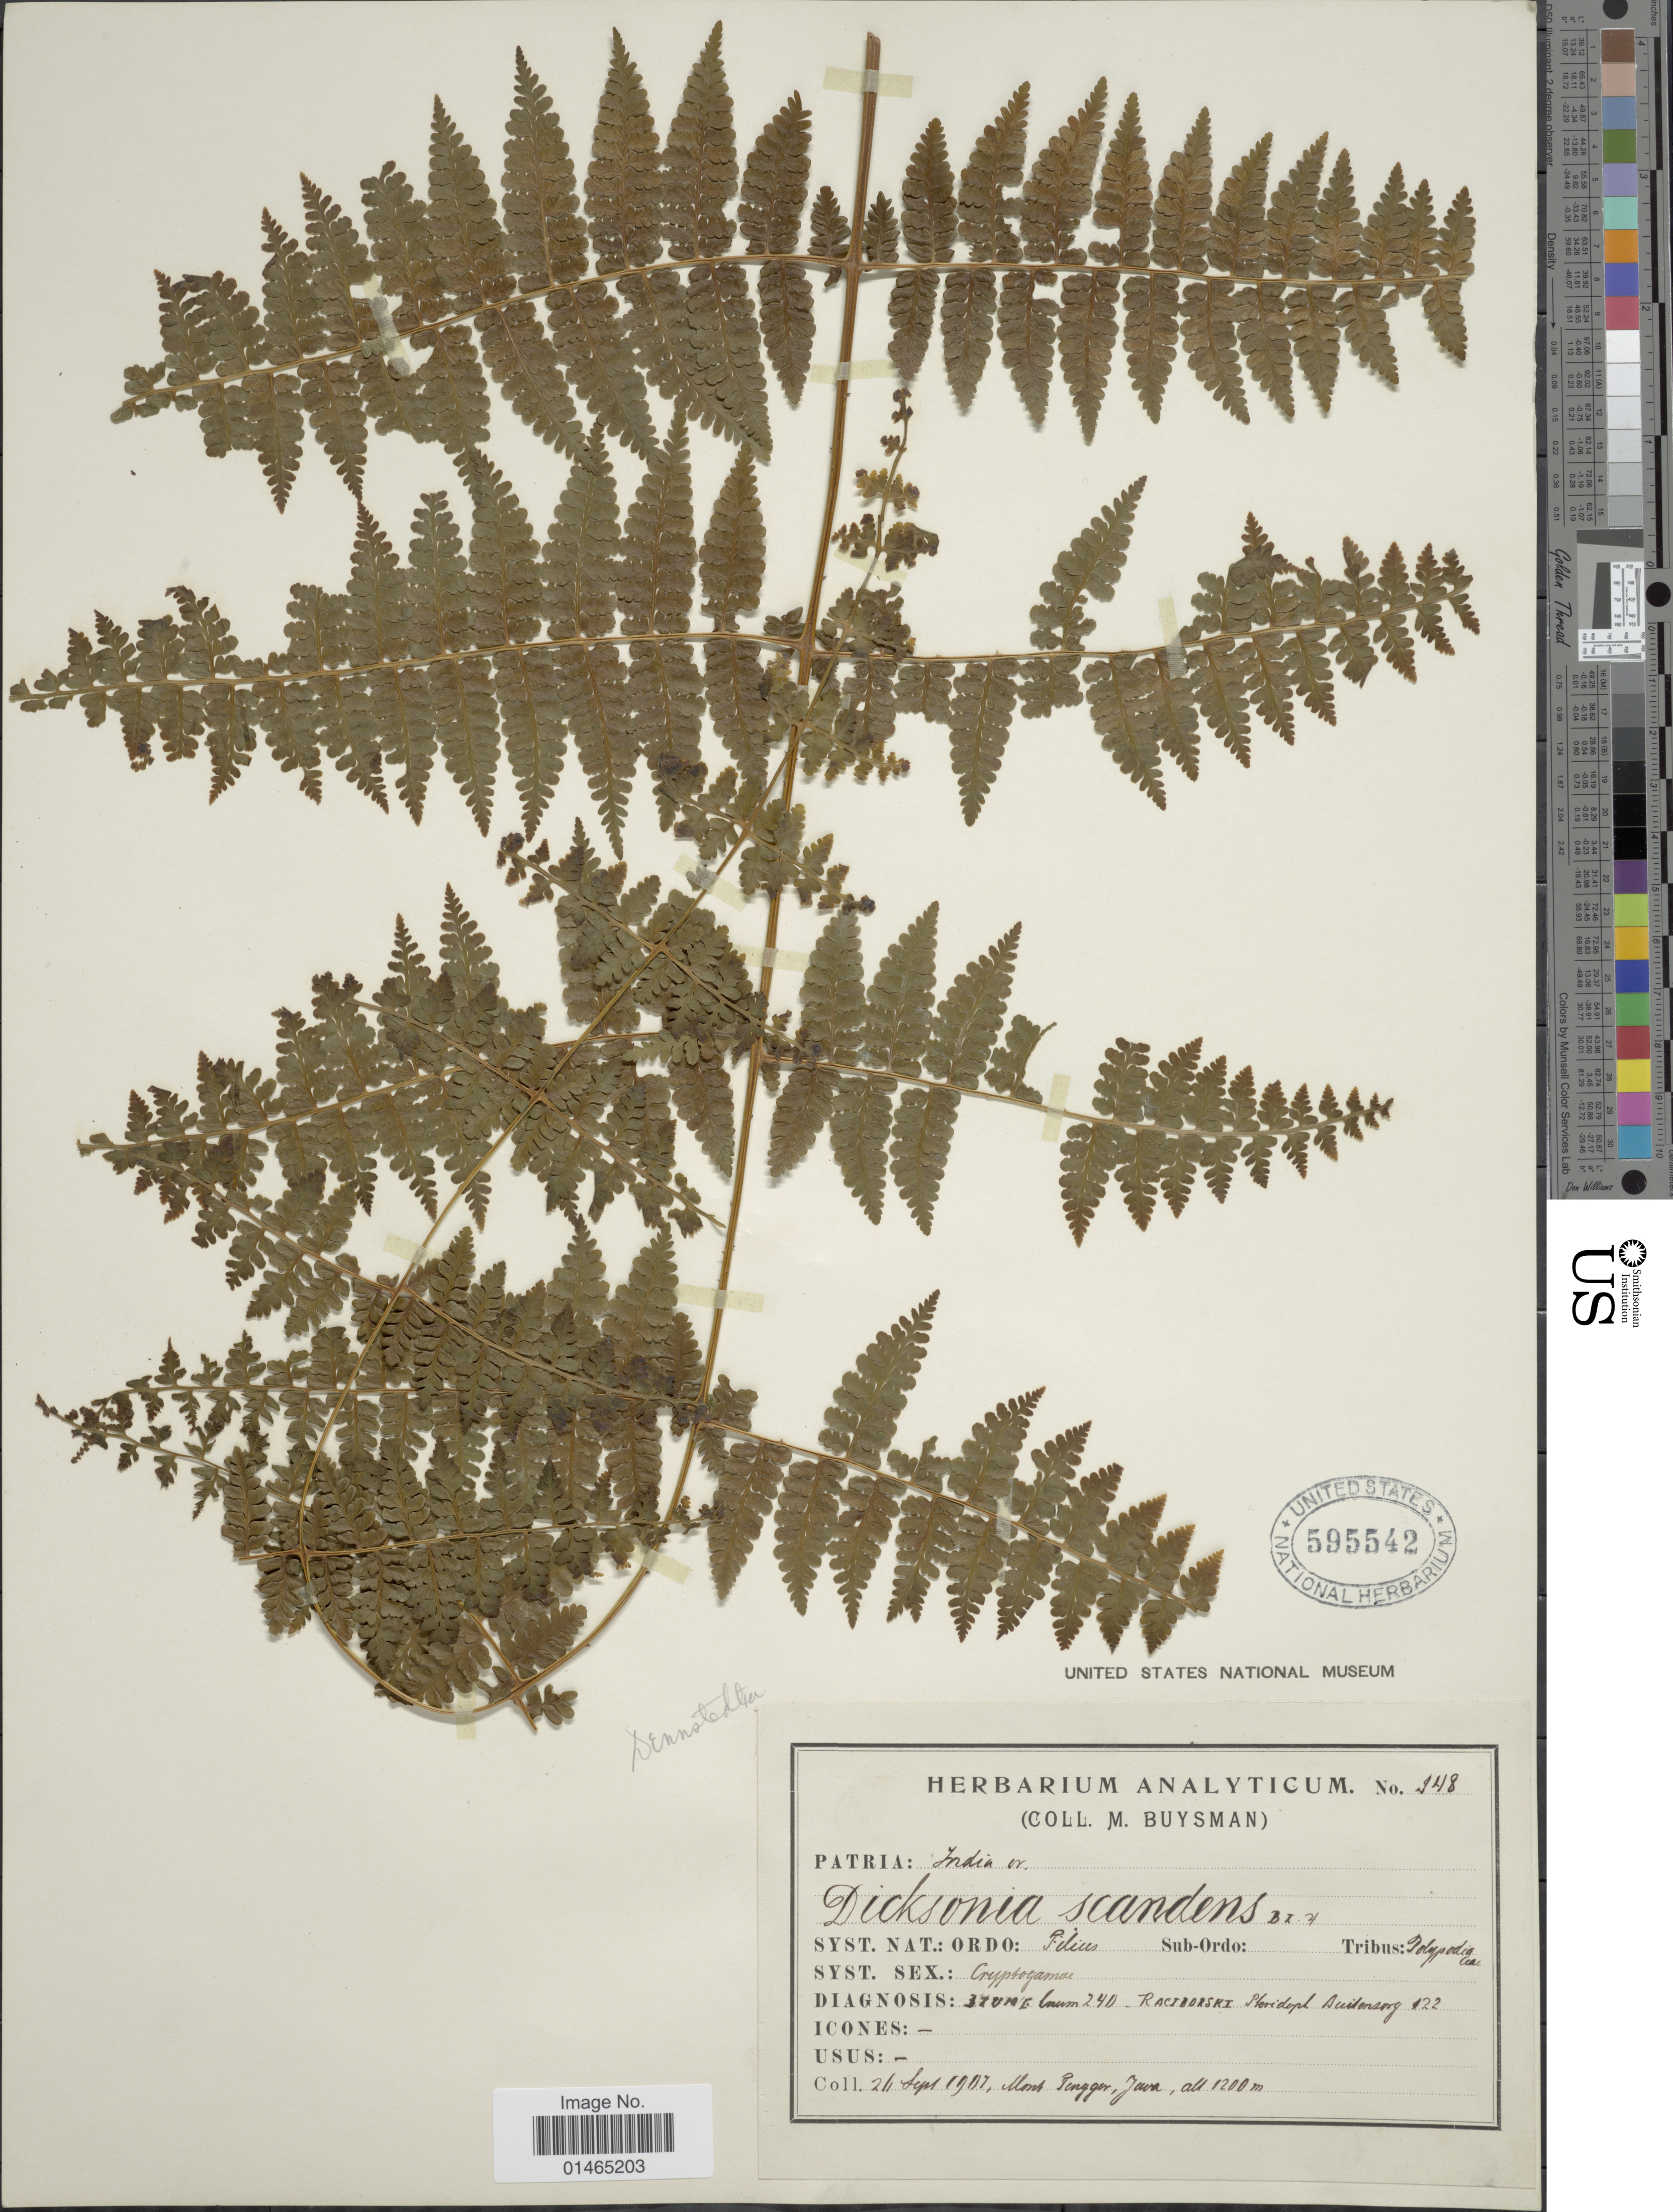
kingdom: Plantae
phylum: Tracheophyta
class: Polypodiopsida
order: Polypodiales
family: Dennstaedtiaceae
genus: Dennstaedtia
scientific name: Dennstaedtia scandens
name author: (Blume) S. Moore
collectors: M. Buysman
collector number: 148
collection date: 1907-09-26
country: Indonesia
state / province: Java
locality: India or. Mont Pengger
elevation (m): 1200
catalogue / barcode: US 595542